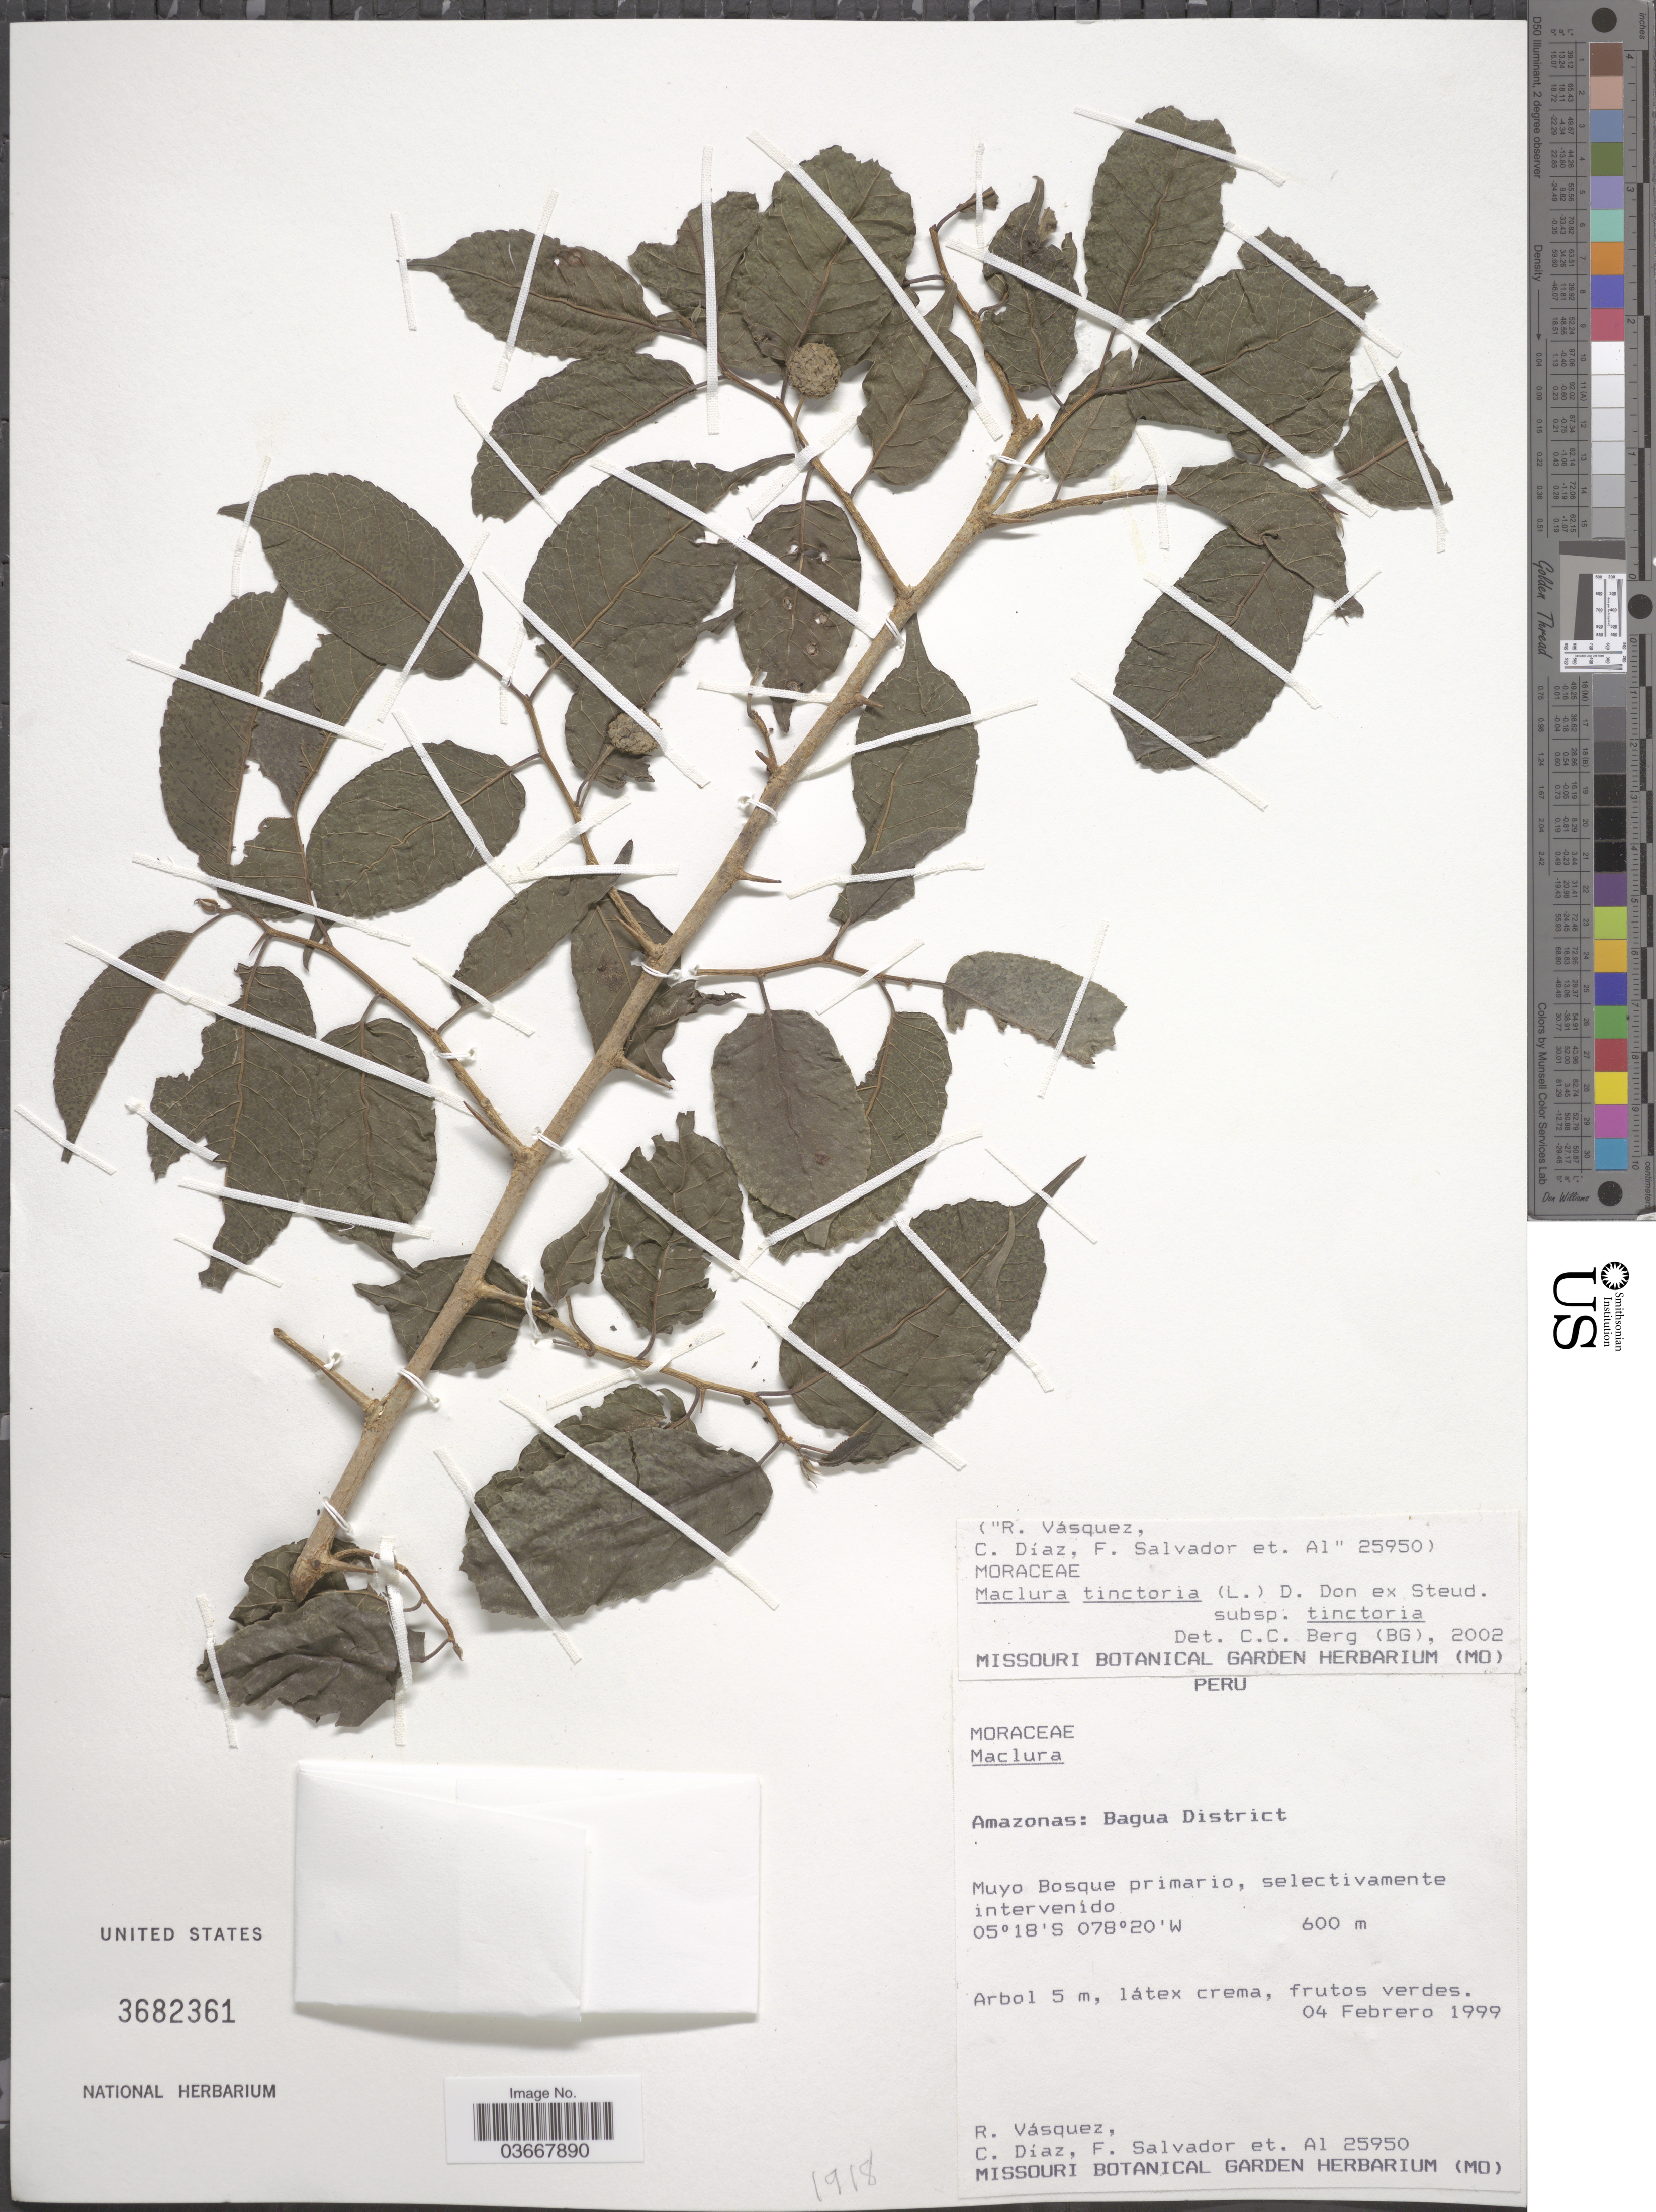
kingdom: Plantae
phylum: Tracheophyta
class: Magnoliopsida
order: Rosales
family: Moraceae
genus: Maclura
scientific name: Maclura tinctoria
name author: (L.) D. Don ex Steud.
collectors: R. Vásquez, C. Díaz, F. Salvador & et al.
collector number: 25950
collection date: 1999-02-04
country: Peru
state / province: Amazonas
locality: Bagua District. Muyo Bosque primario, selectivamente intervenido.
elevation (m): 600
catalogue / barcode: US 3682361